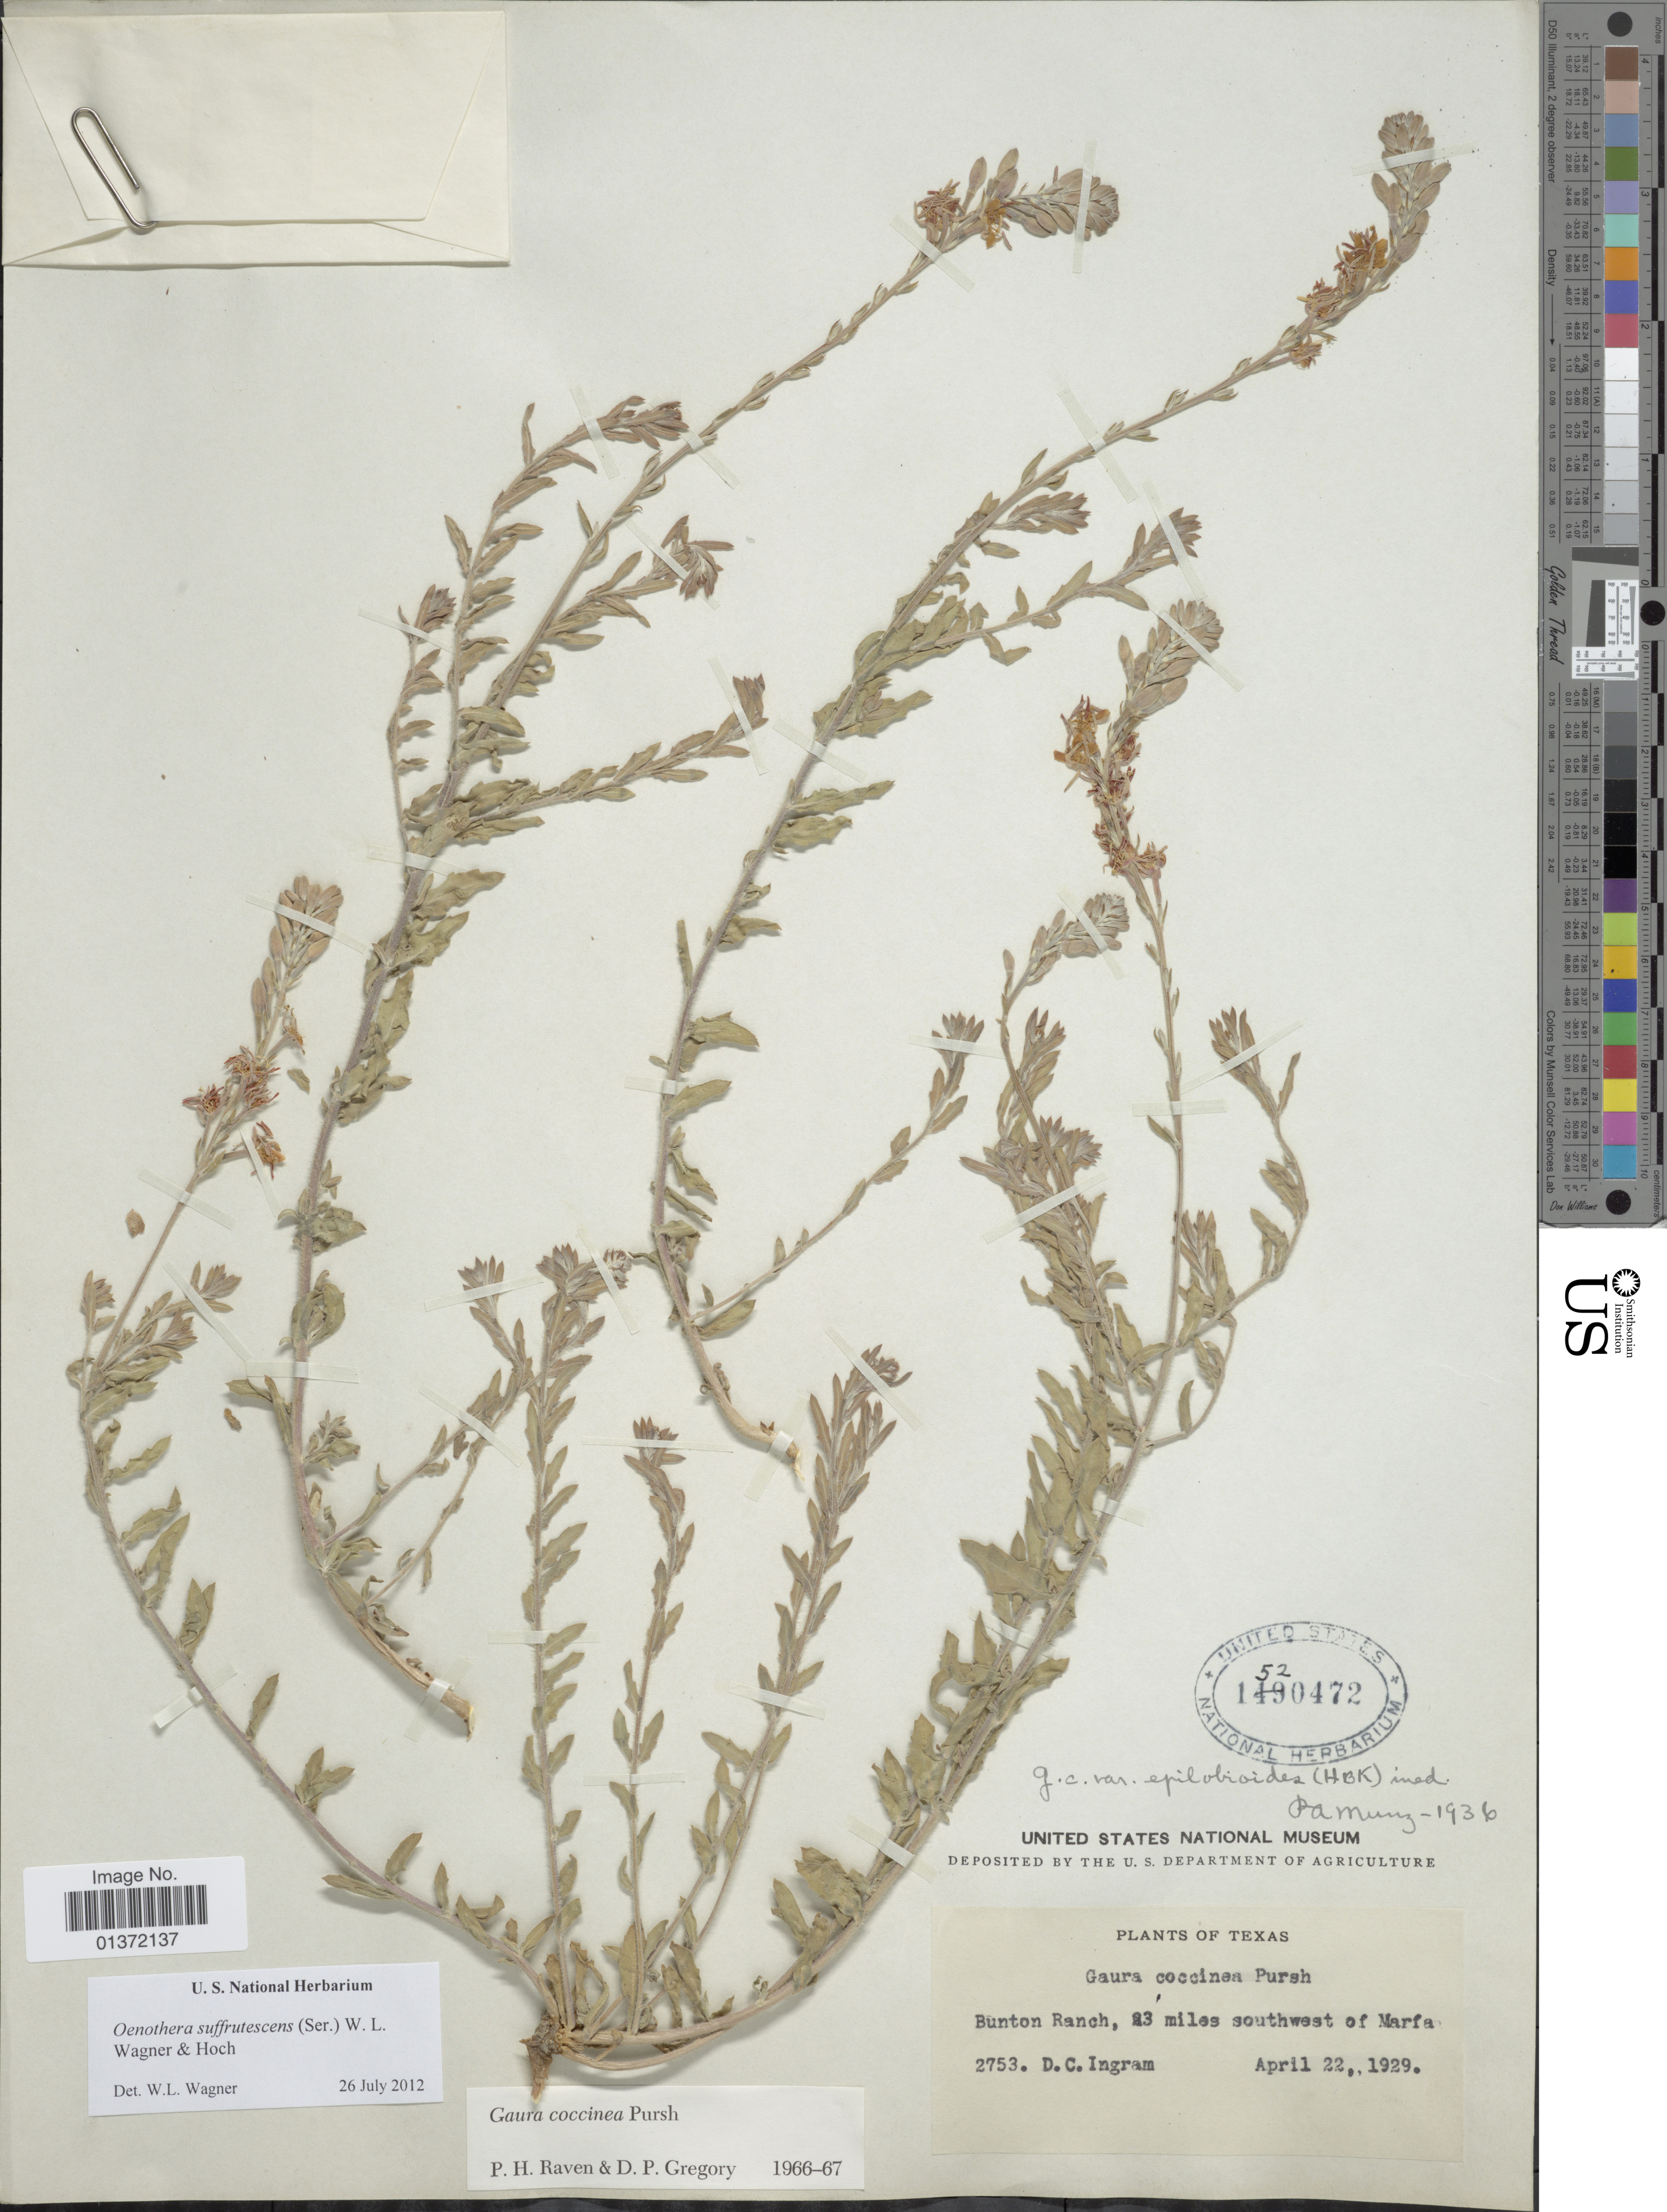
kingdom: Plantae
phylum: Tracheophyta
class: Magnoliopsida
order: Myrtales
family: Onagraceae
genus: Oenothera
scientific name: Oenothera suffrutescens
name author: (Ser.) W.L. Wagner & Hoch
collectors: D. C. Ingram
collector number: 2753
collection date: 1929-04-22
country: United States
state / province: Texas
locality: Bunton Ranch, 23 miles southwest of Maria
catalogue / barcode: US 1520472